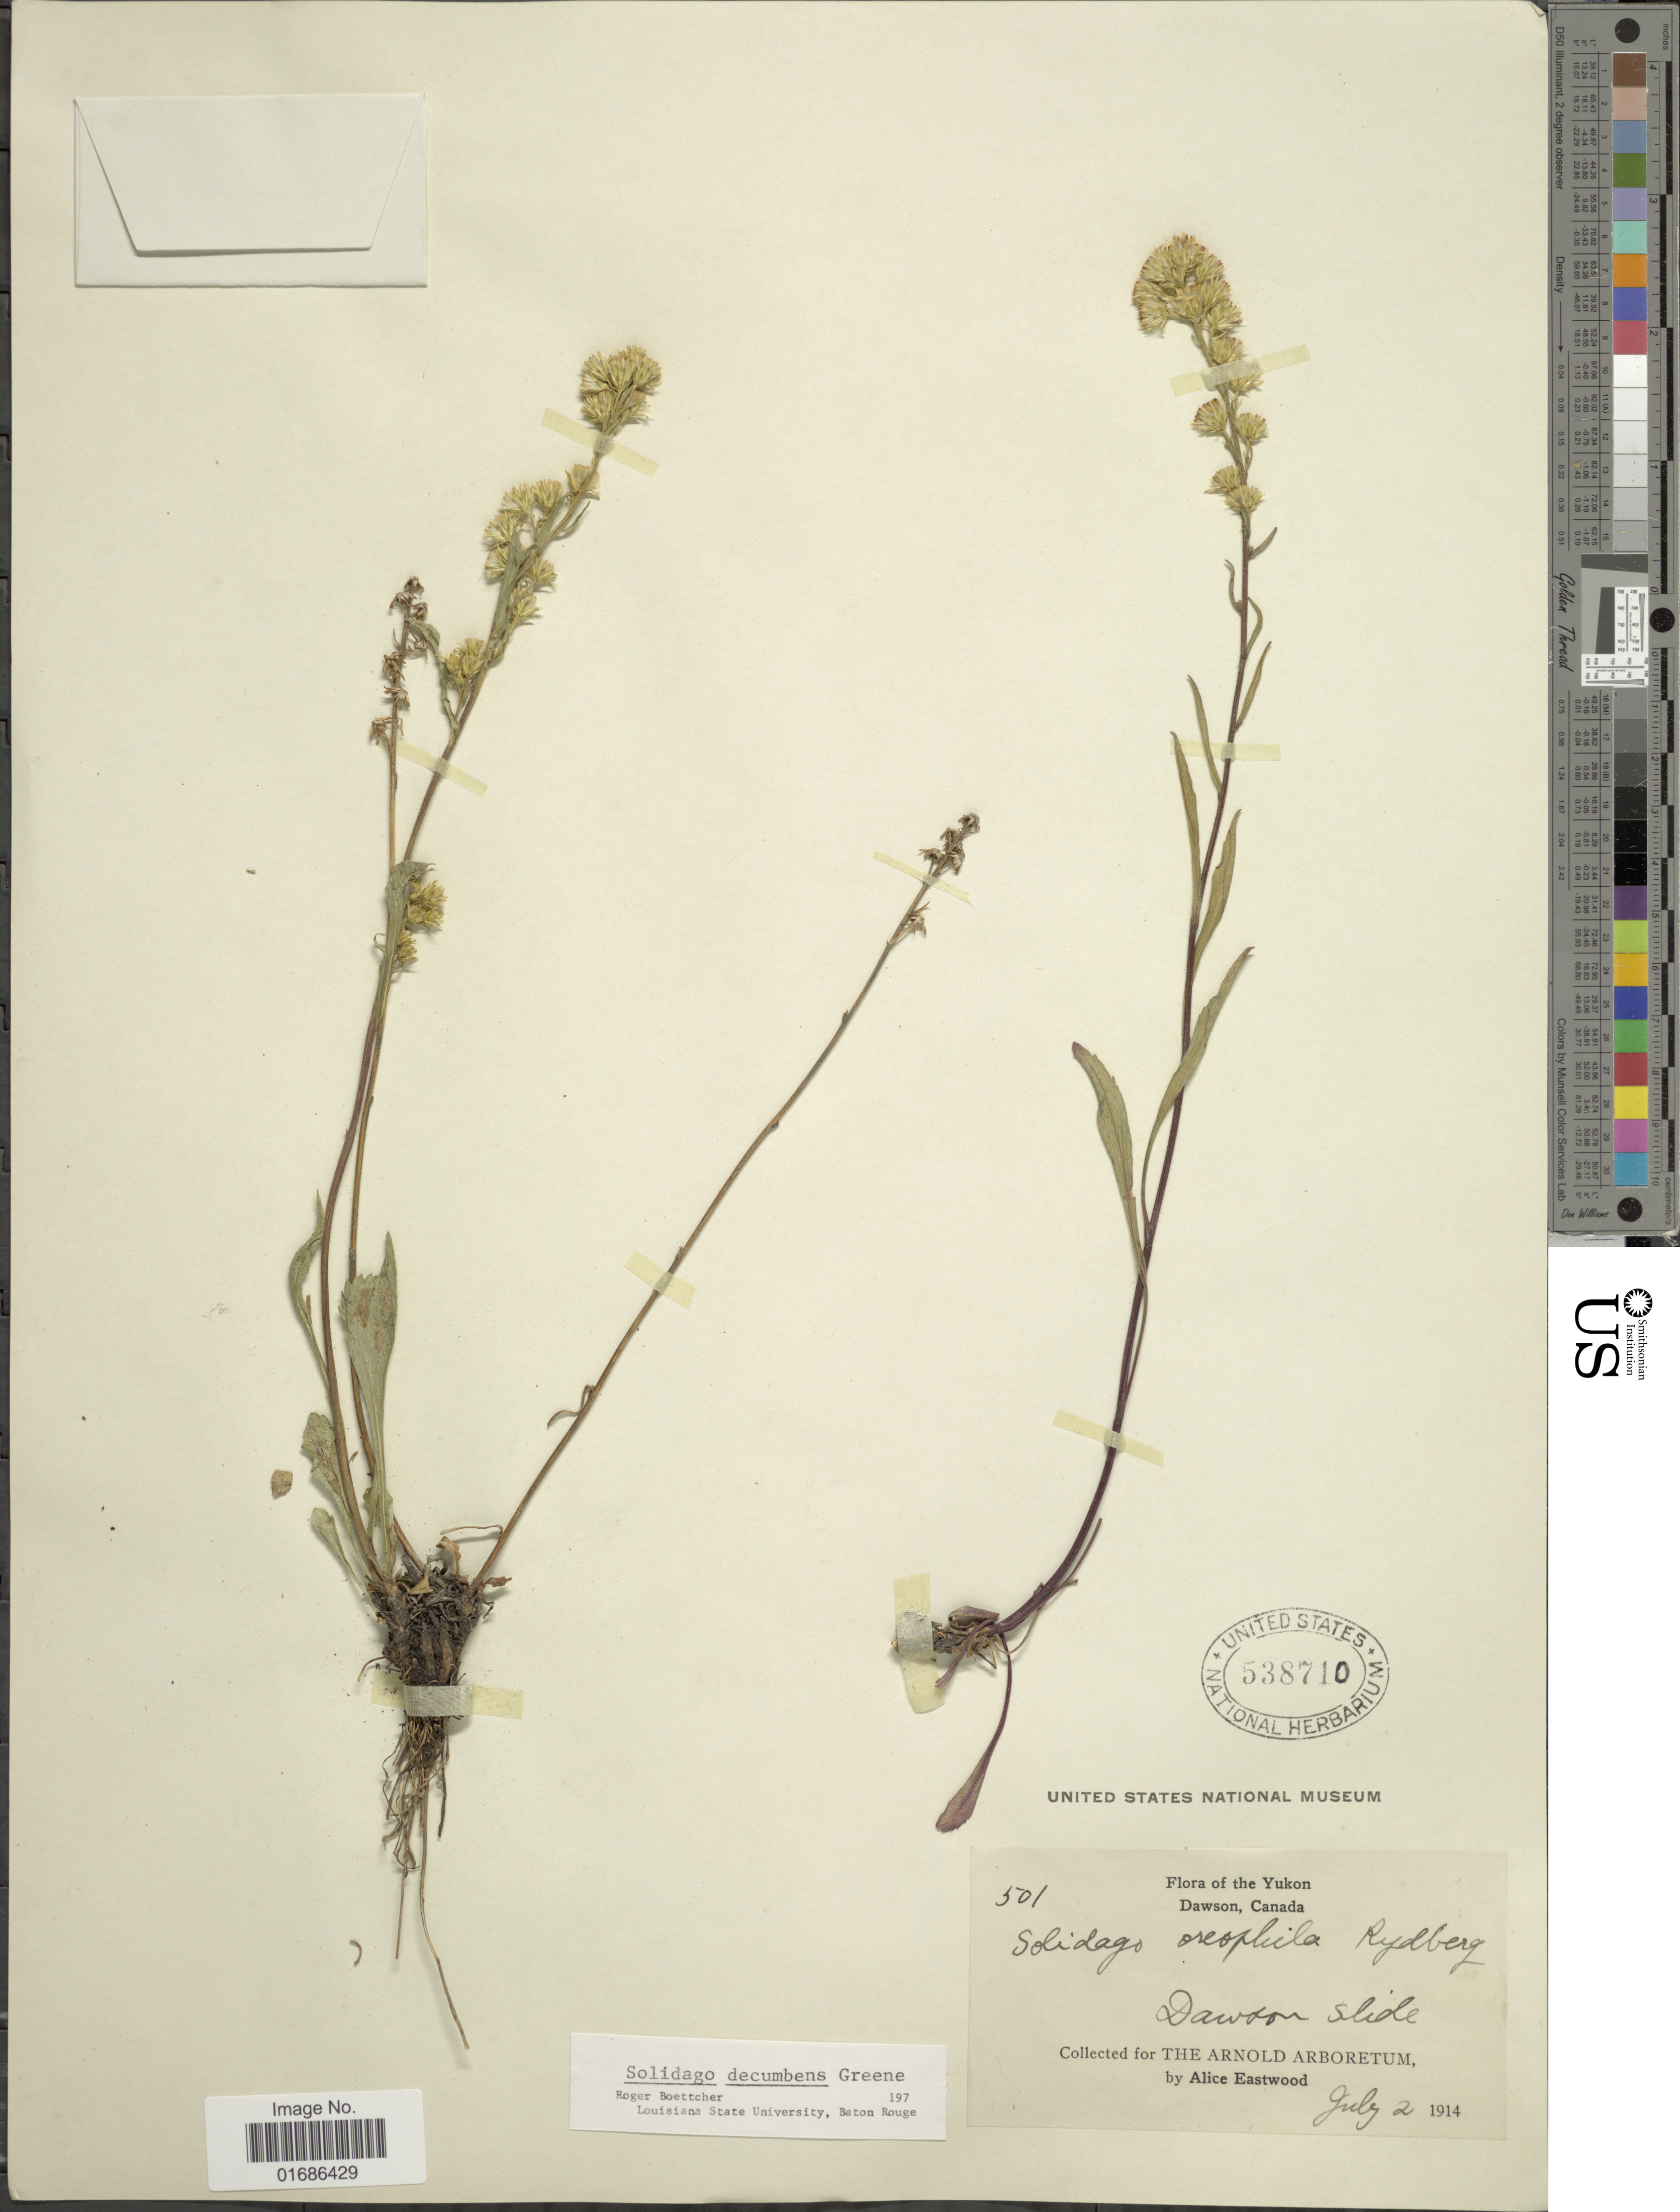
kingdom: Plantae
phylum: Tracheophyta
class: Magnoliopsida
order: Asterales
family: Asteraceae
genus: Solidago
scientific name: Solidago decumbens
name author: Greene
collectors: A. Eastwood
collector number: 501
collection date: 1914-07-02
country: Canada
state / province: Yukon Territory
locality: Yukon, Dawson, Dawson slide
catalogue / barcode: US 538710